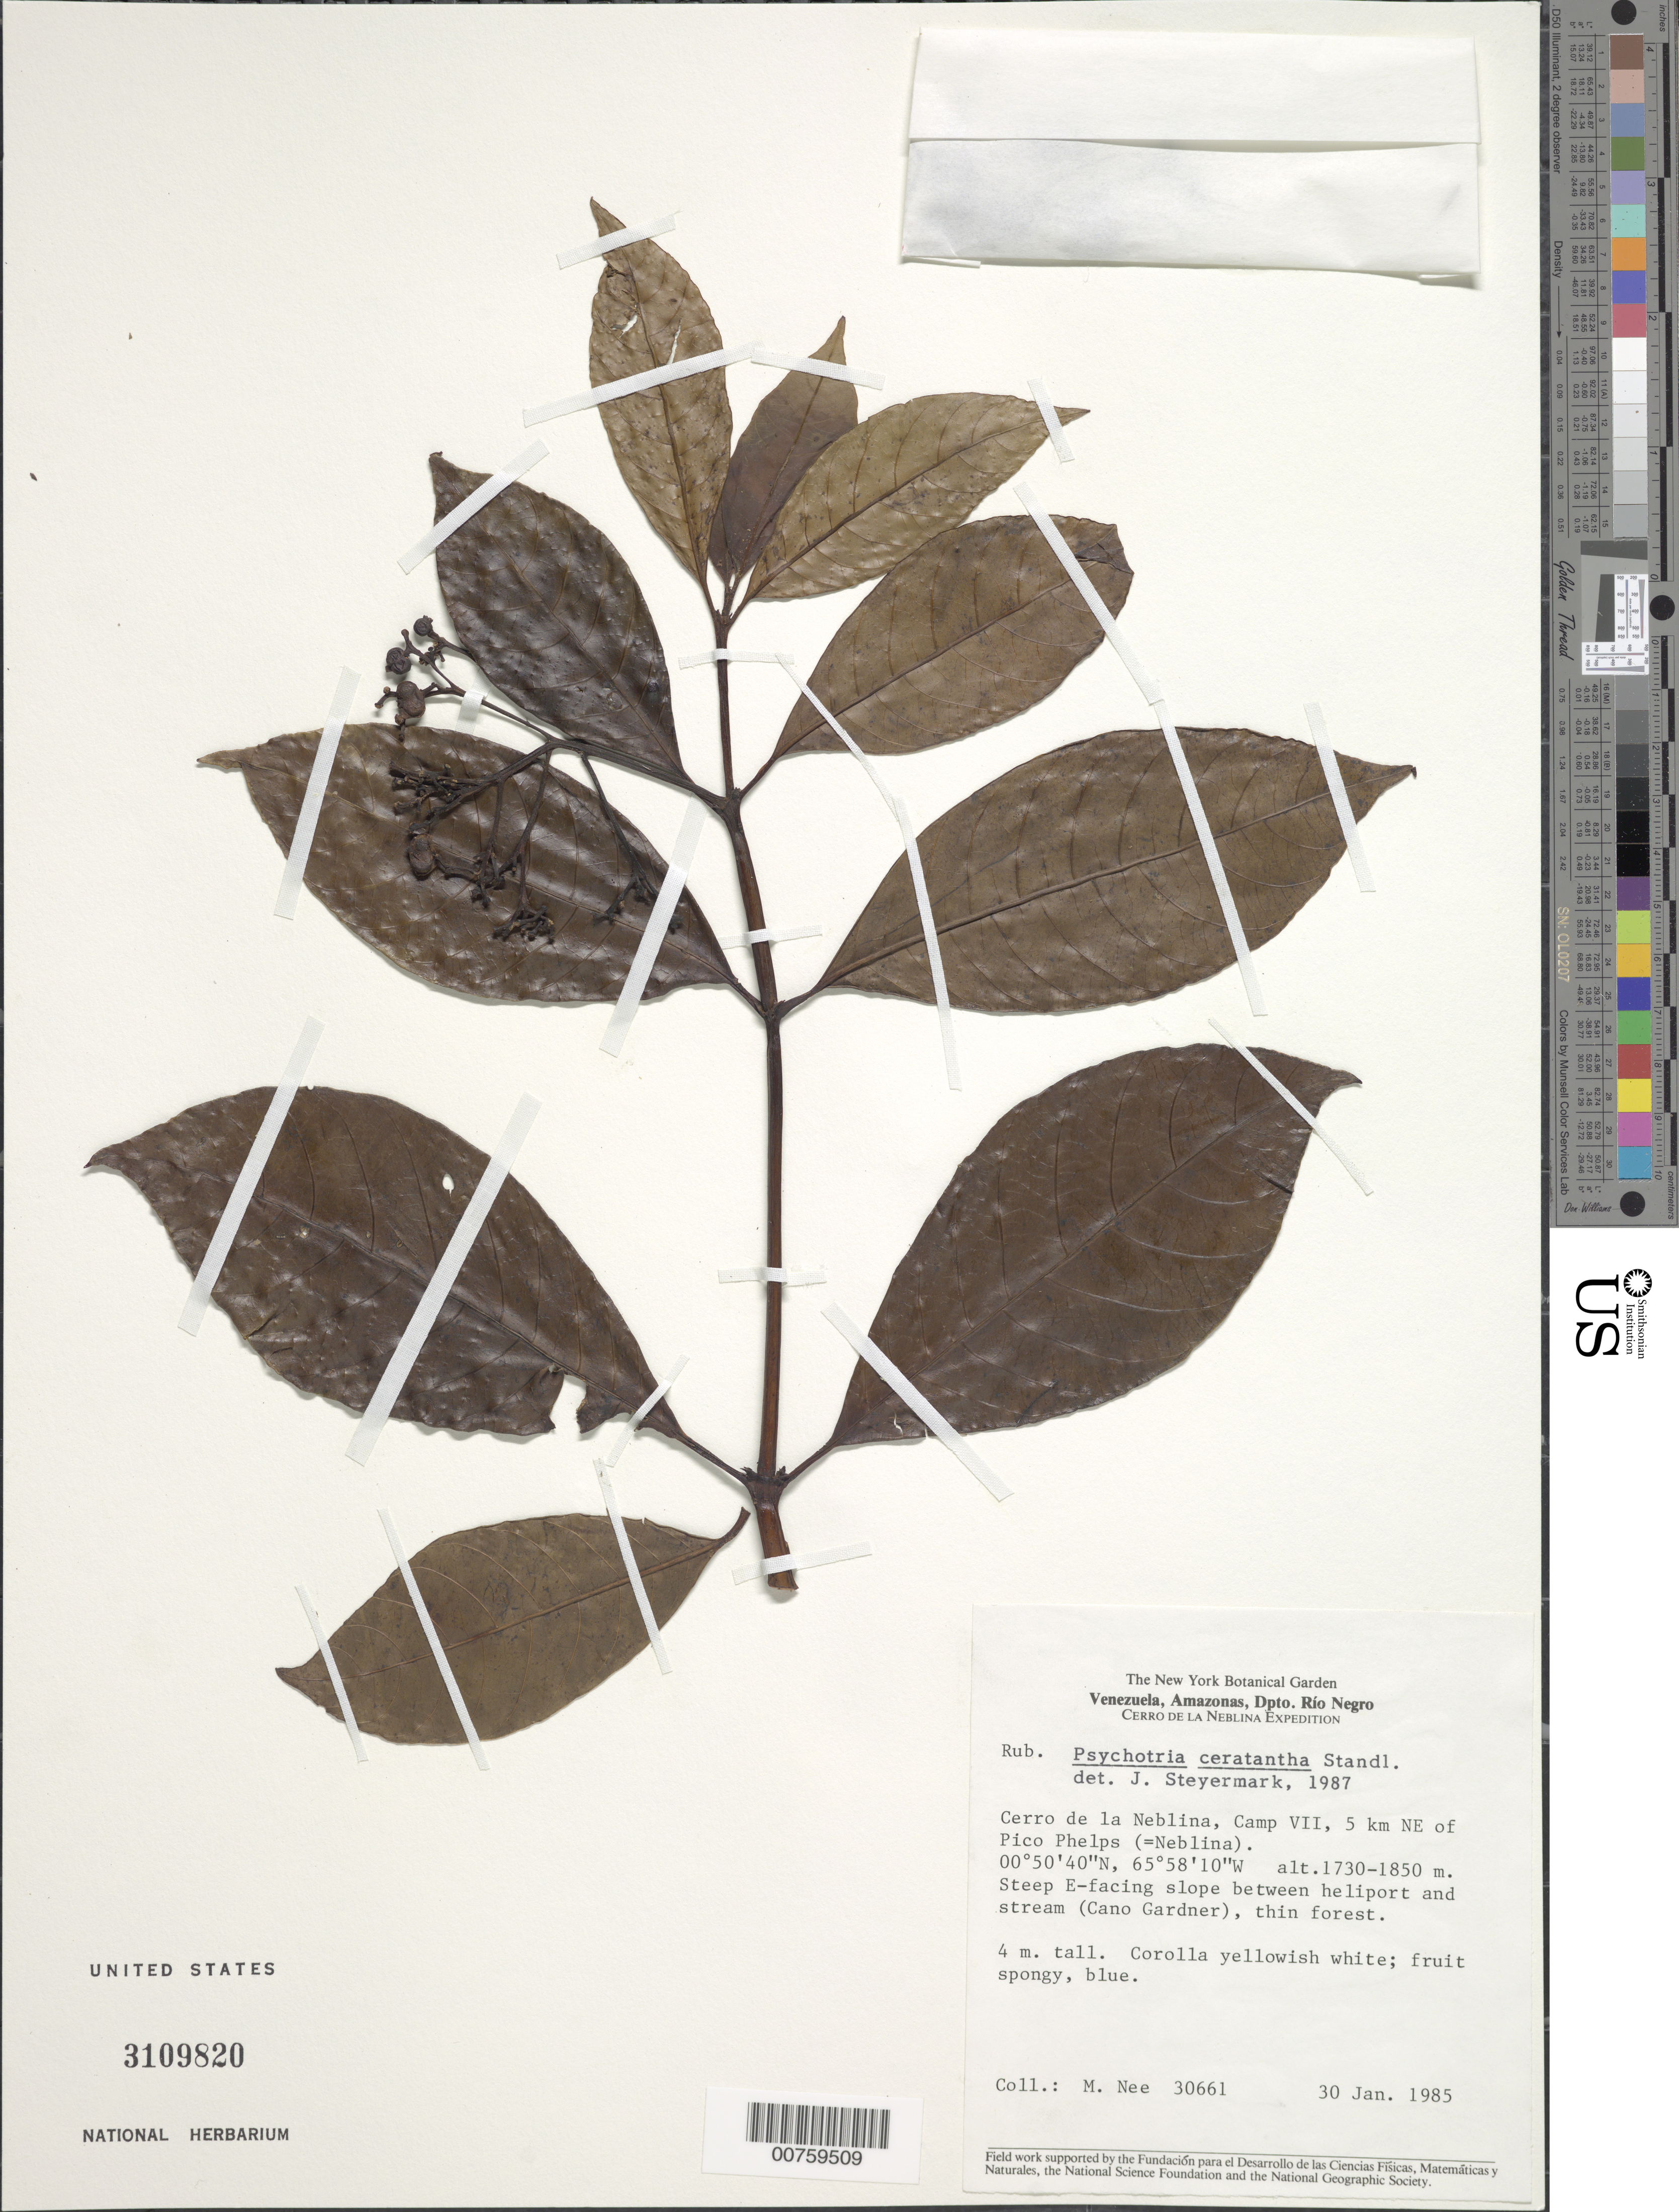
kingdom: Plantae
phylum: Tracheophyta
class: Magnoliopsida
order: Gentianales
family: Rubiaceae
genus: Psychotria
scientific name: Psychotria ceratantha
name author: Standl.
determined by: Steyermark, Julian A., (VEN)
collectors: M. Nee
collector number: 30661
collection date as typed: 30-Jan-85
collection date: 1985-01-30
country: Venezuela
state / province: Amazonas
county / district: Río Negro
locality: Cerro de la Neblina, Camp VII, 5 km NE of Pico Phelps; between heliport and stream (Caño Gardner)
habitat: Steep E-facing slope, thin forest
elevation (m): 1730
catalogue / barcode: US 3109820